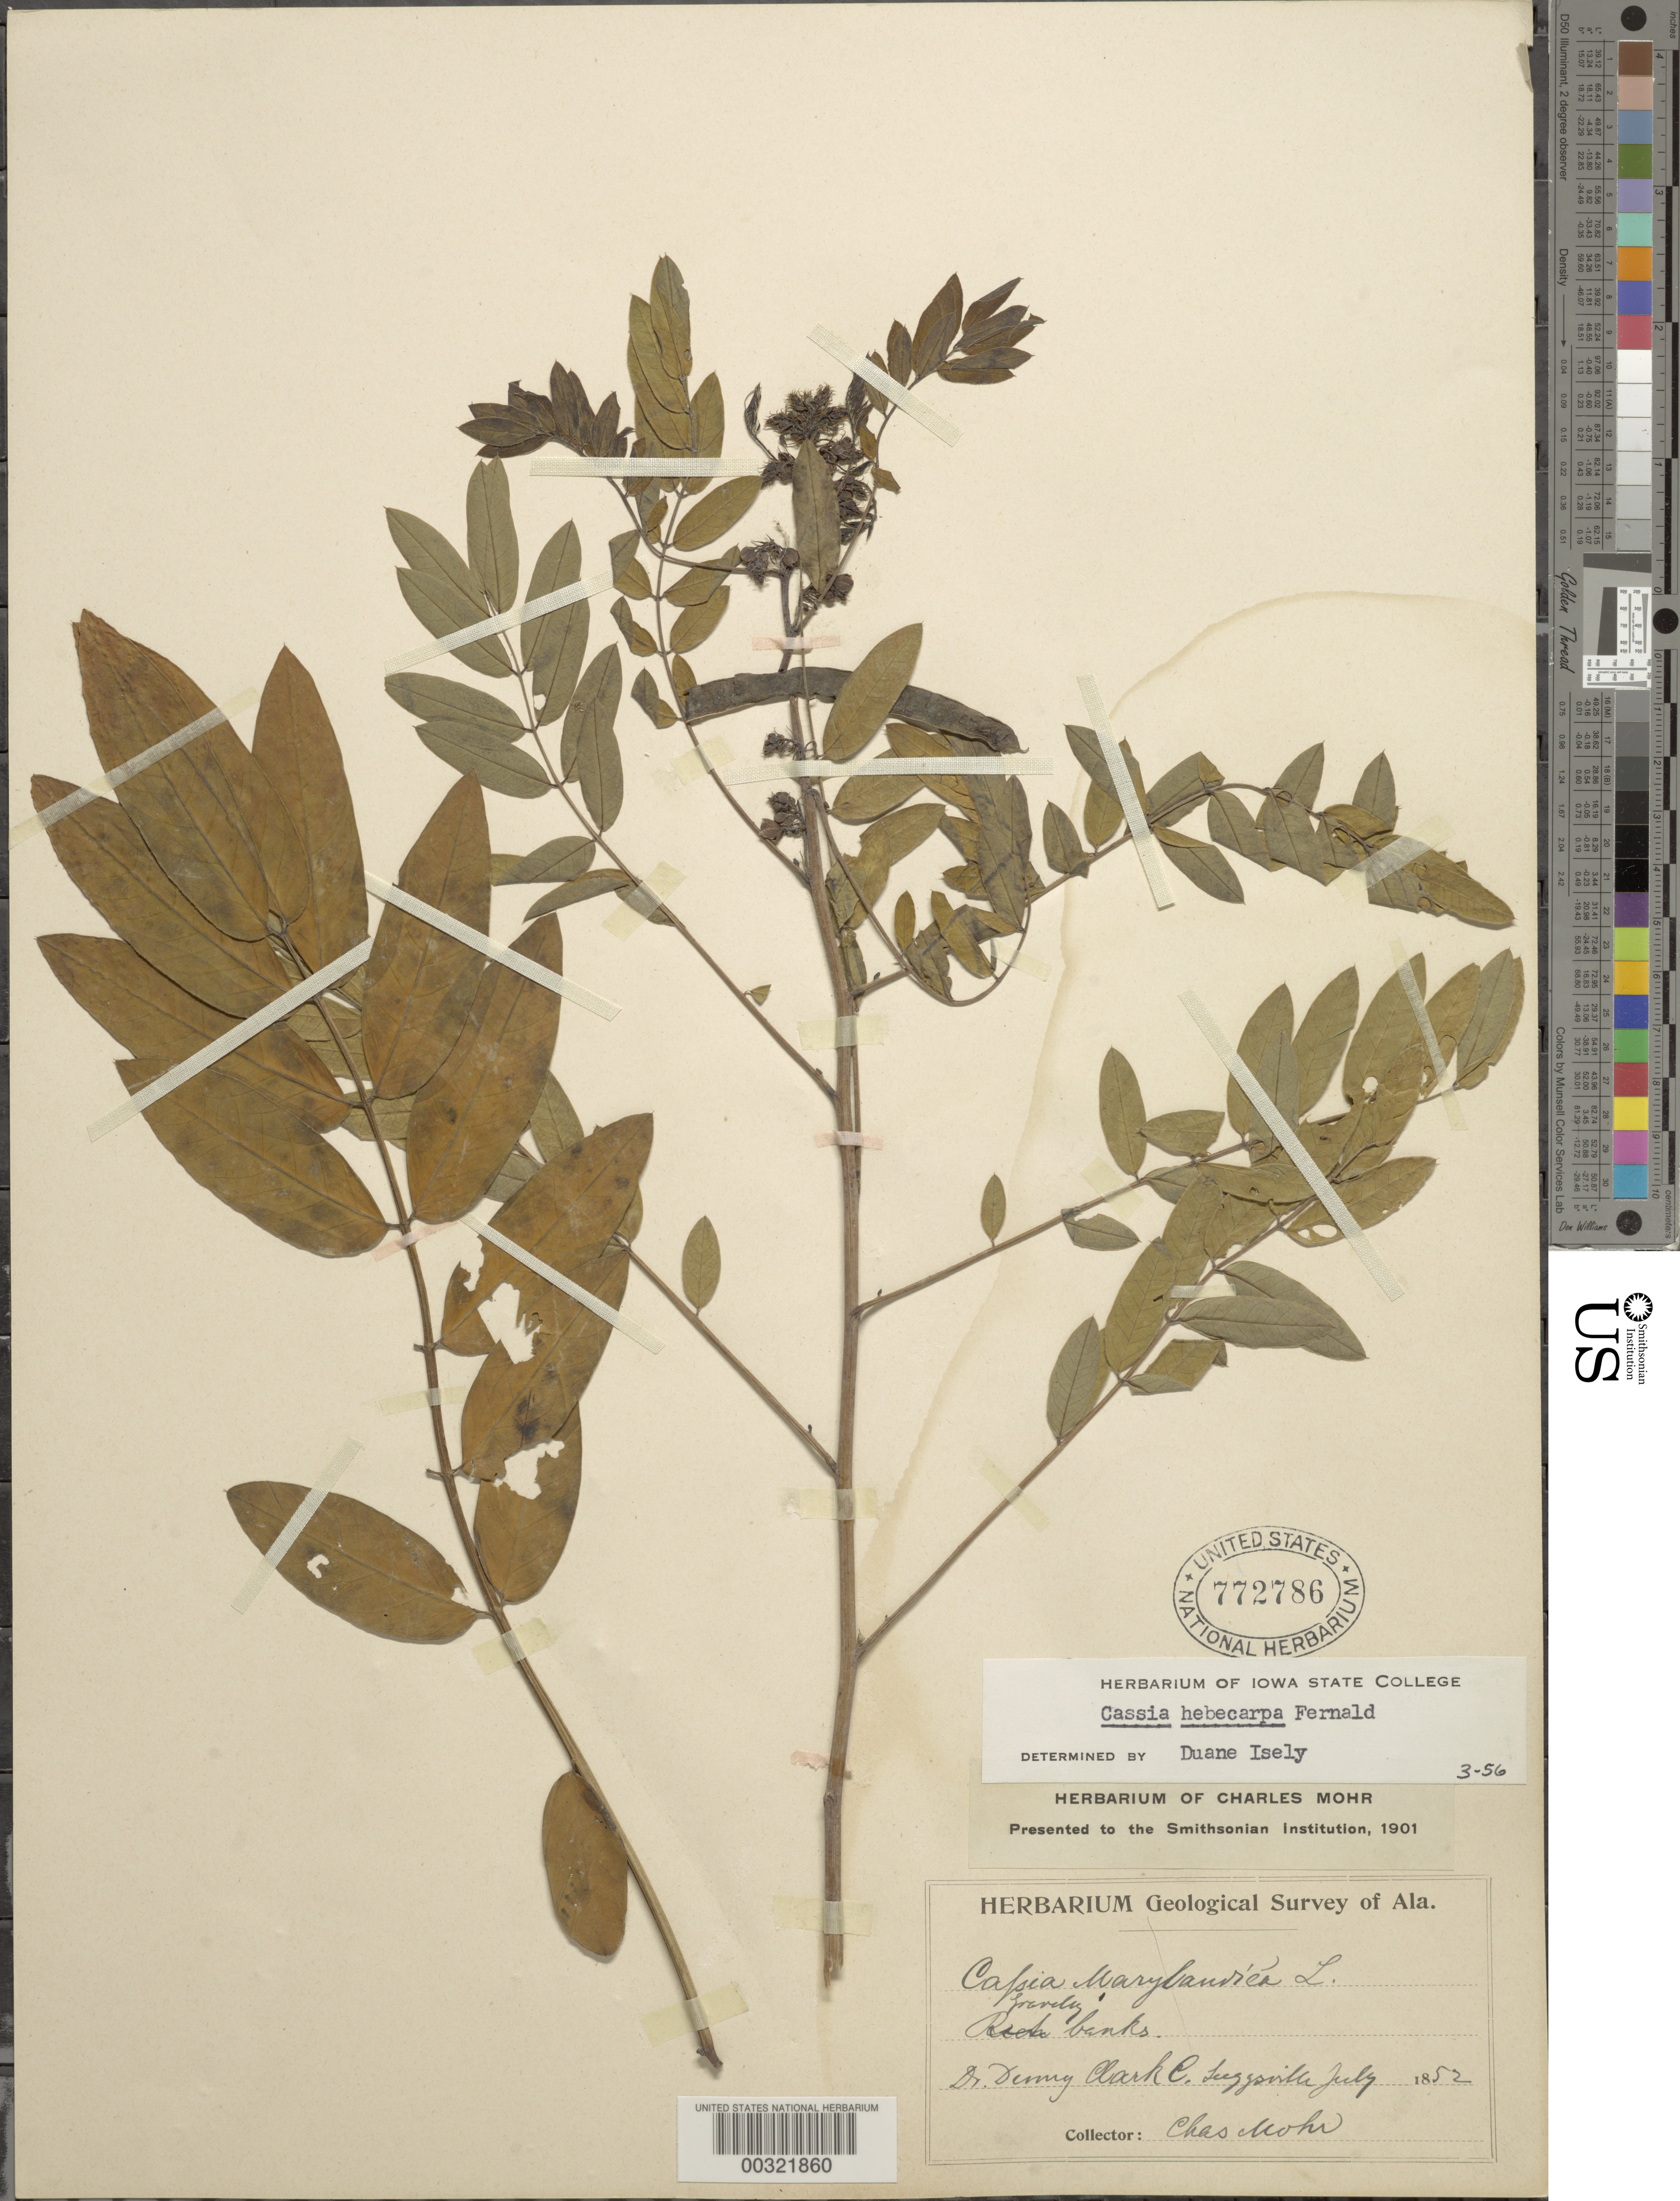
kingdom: Plantae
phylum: Tracheophyta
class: Magnoliopsida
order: Fabales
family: Fabaceae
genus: Senna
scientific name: Senna hebecarpa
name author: (Fernald) H.S. Irwin & Barneby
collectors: C. T. Mohr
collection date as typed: Jul 1852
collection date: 1852-07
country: United States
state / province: Alabama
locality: Luggsville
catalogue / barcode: US 772786